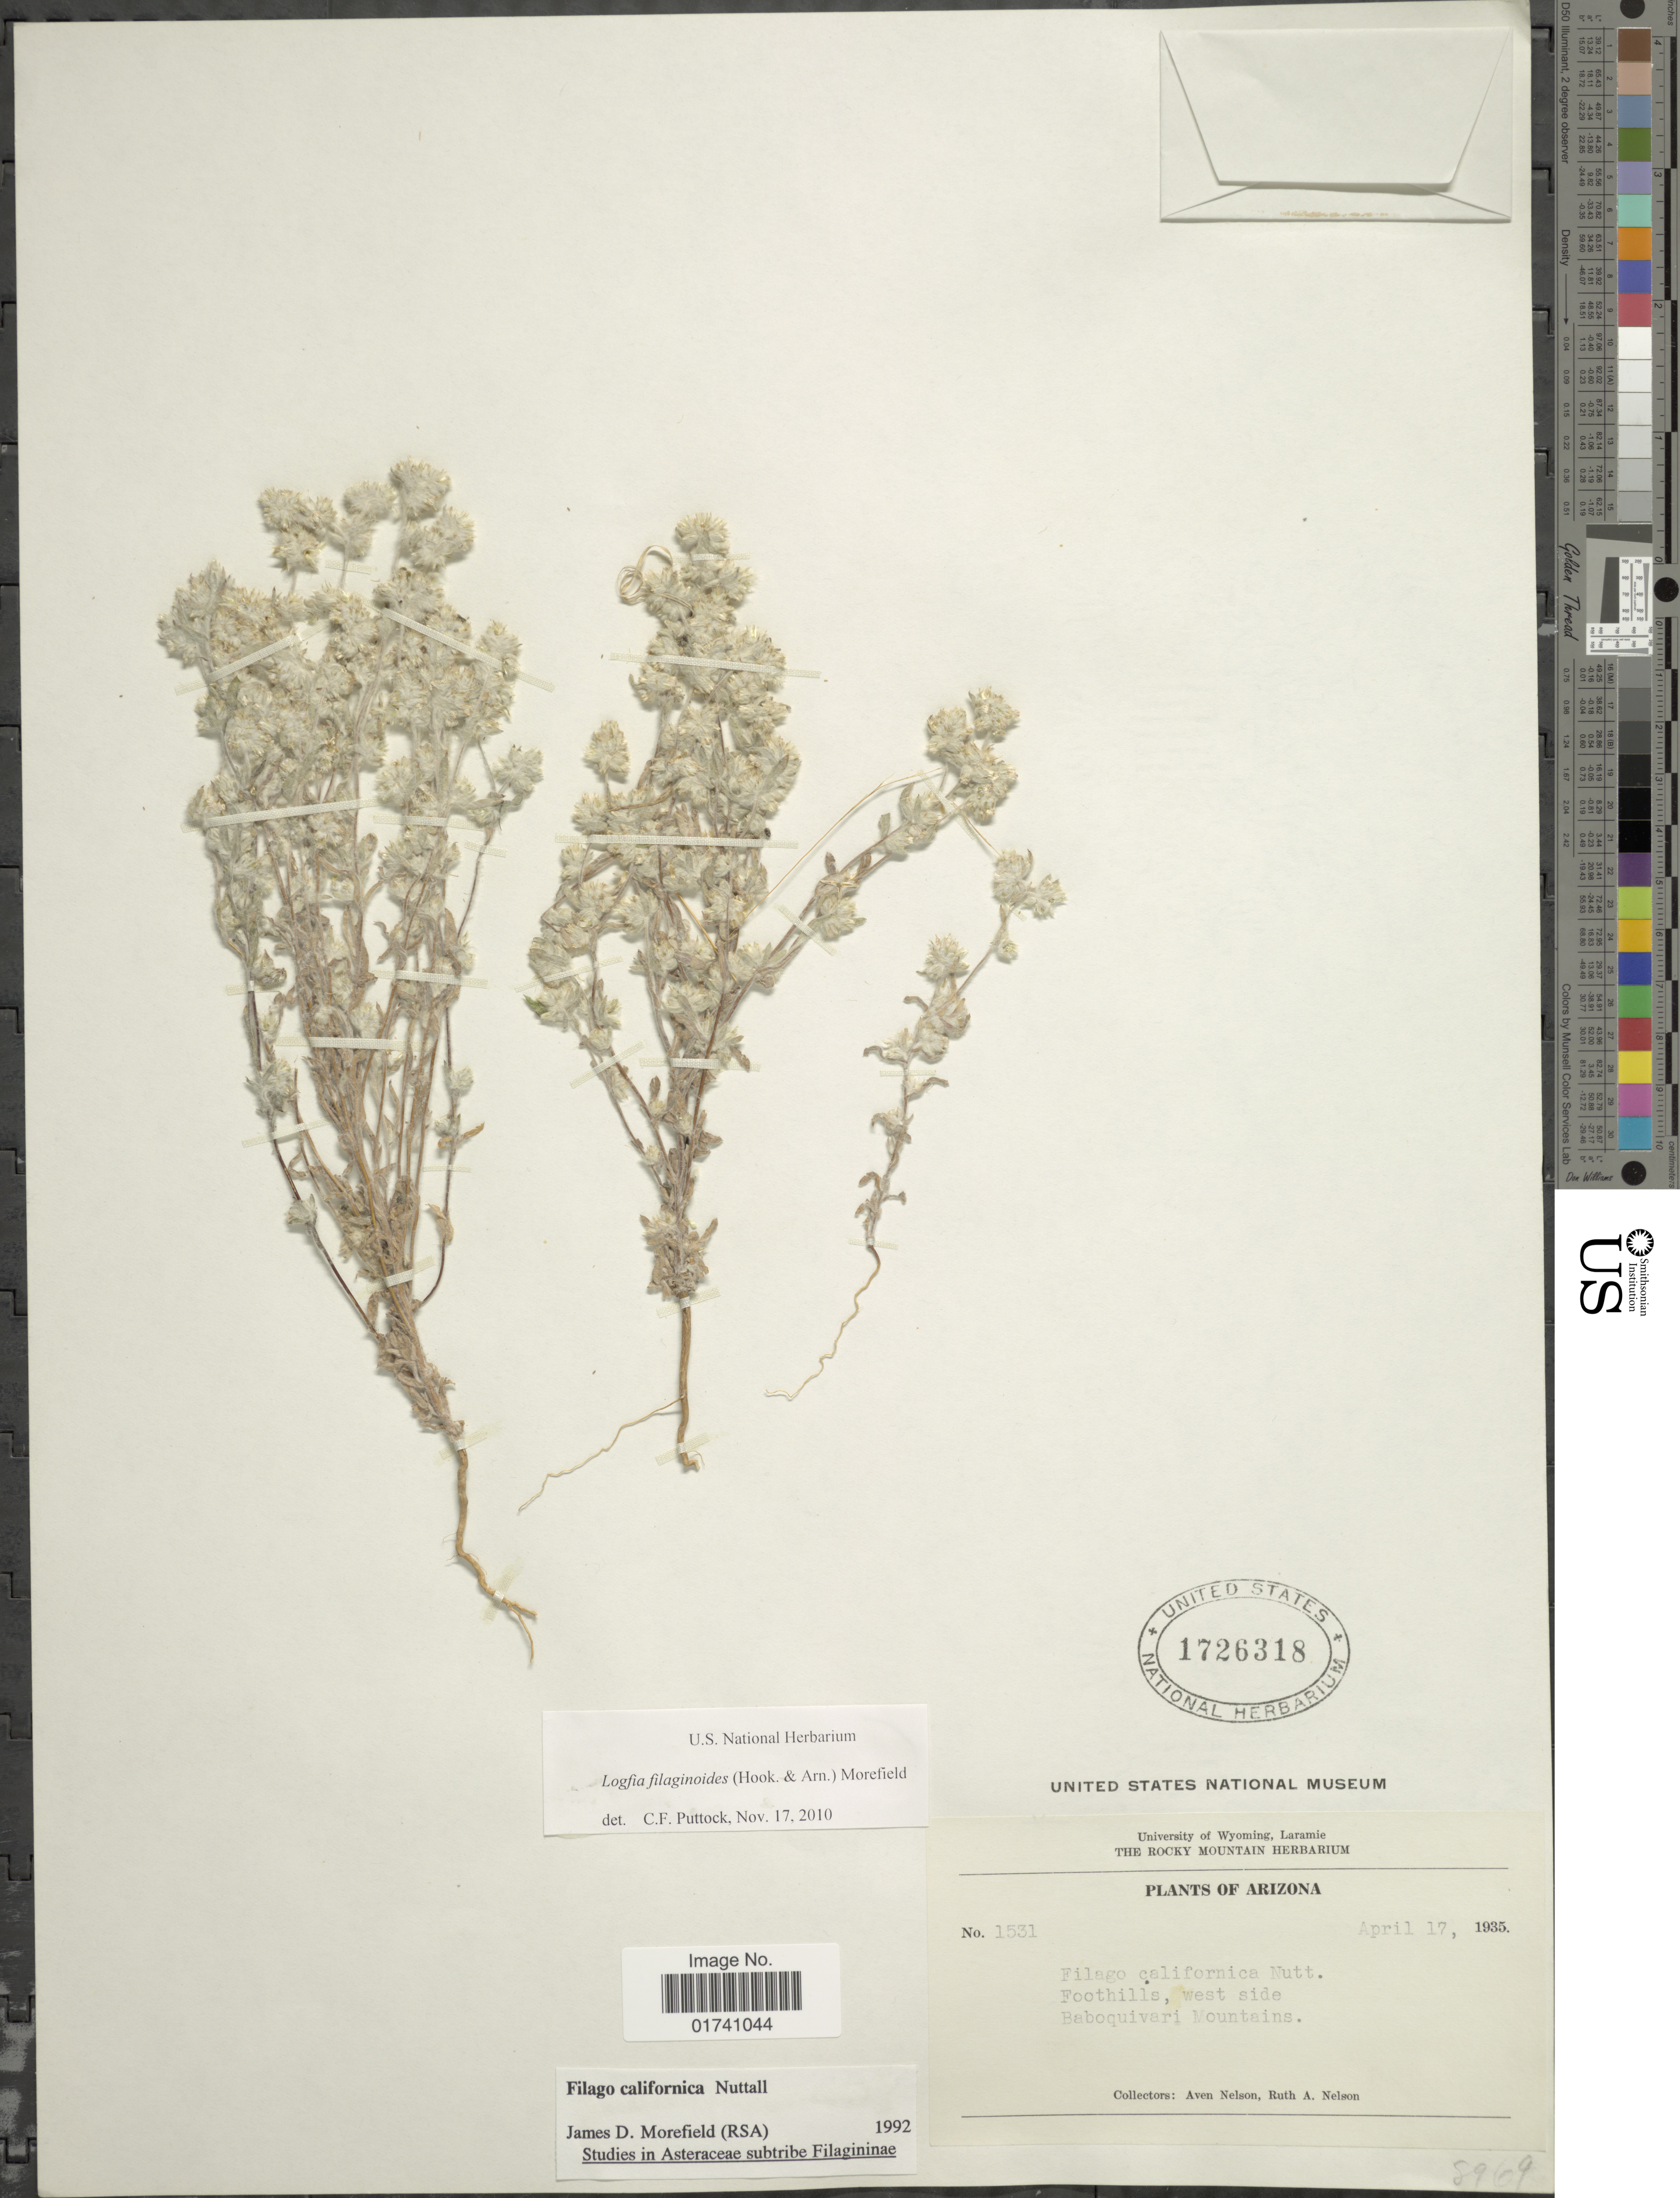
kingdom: Plantae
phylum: Tracheophyta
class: Magnoliopsida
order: Asterales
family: Asteraceae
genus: Logfia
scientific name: Logfia filaginoides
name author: (Hook. & Arn.) Morefield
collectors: A. Nelson & R. A. Nelson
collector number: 1531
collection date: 1935-04-17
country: United States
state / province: Arizona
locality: Foothills, west side. Baboquivari Mountains.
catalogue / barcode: US 1726318